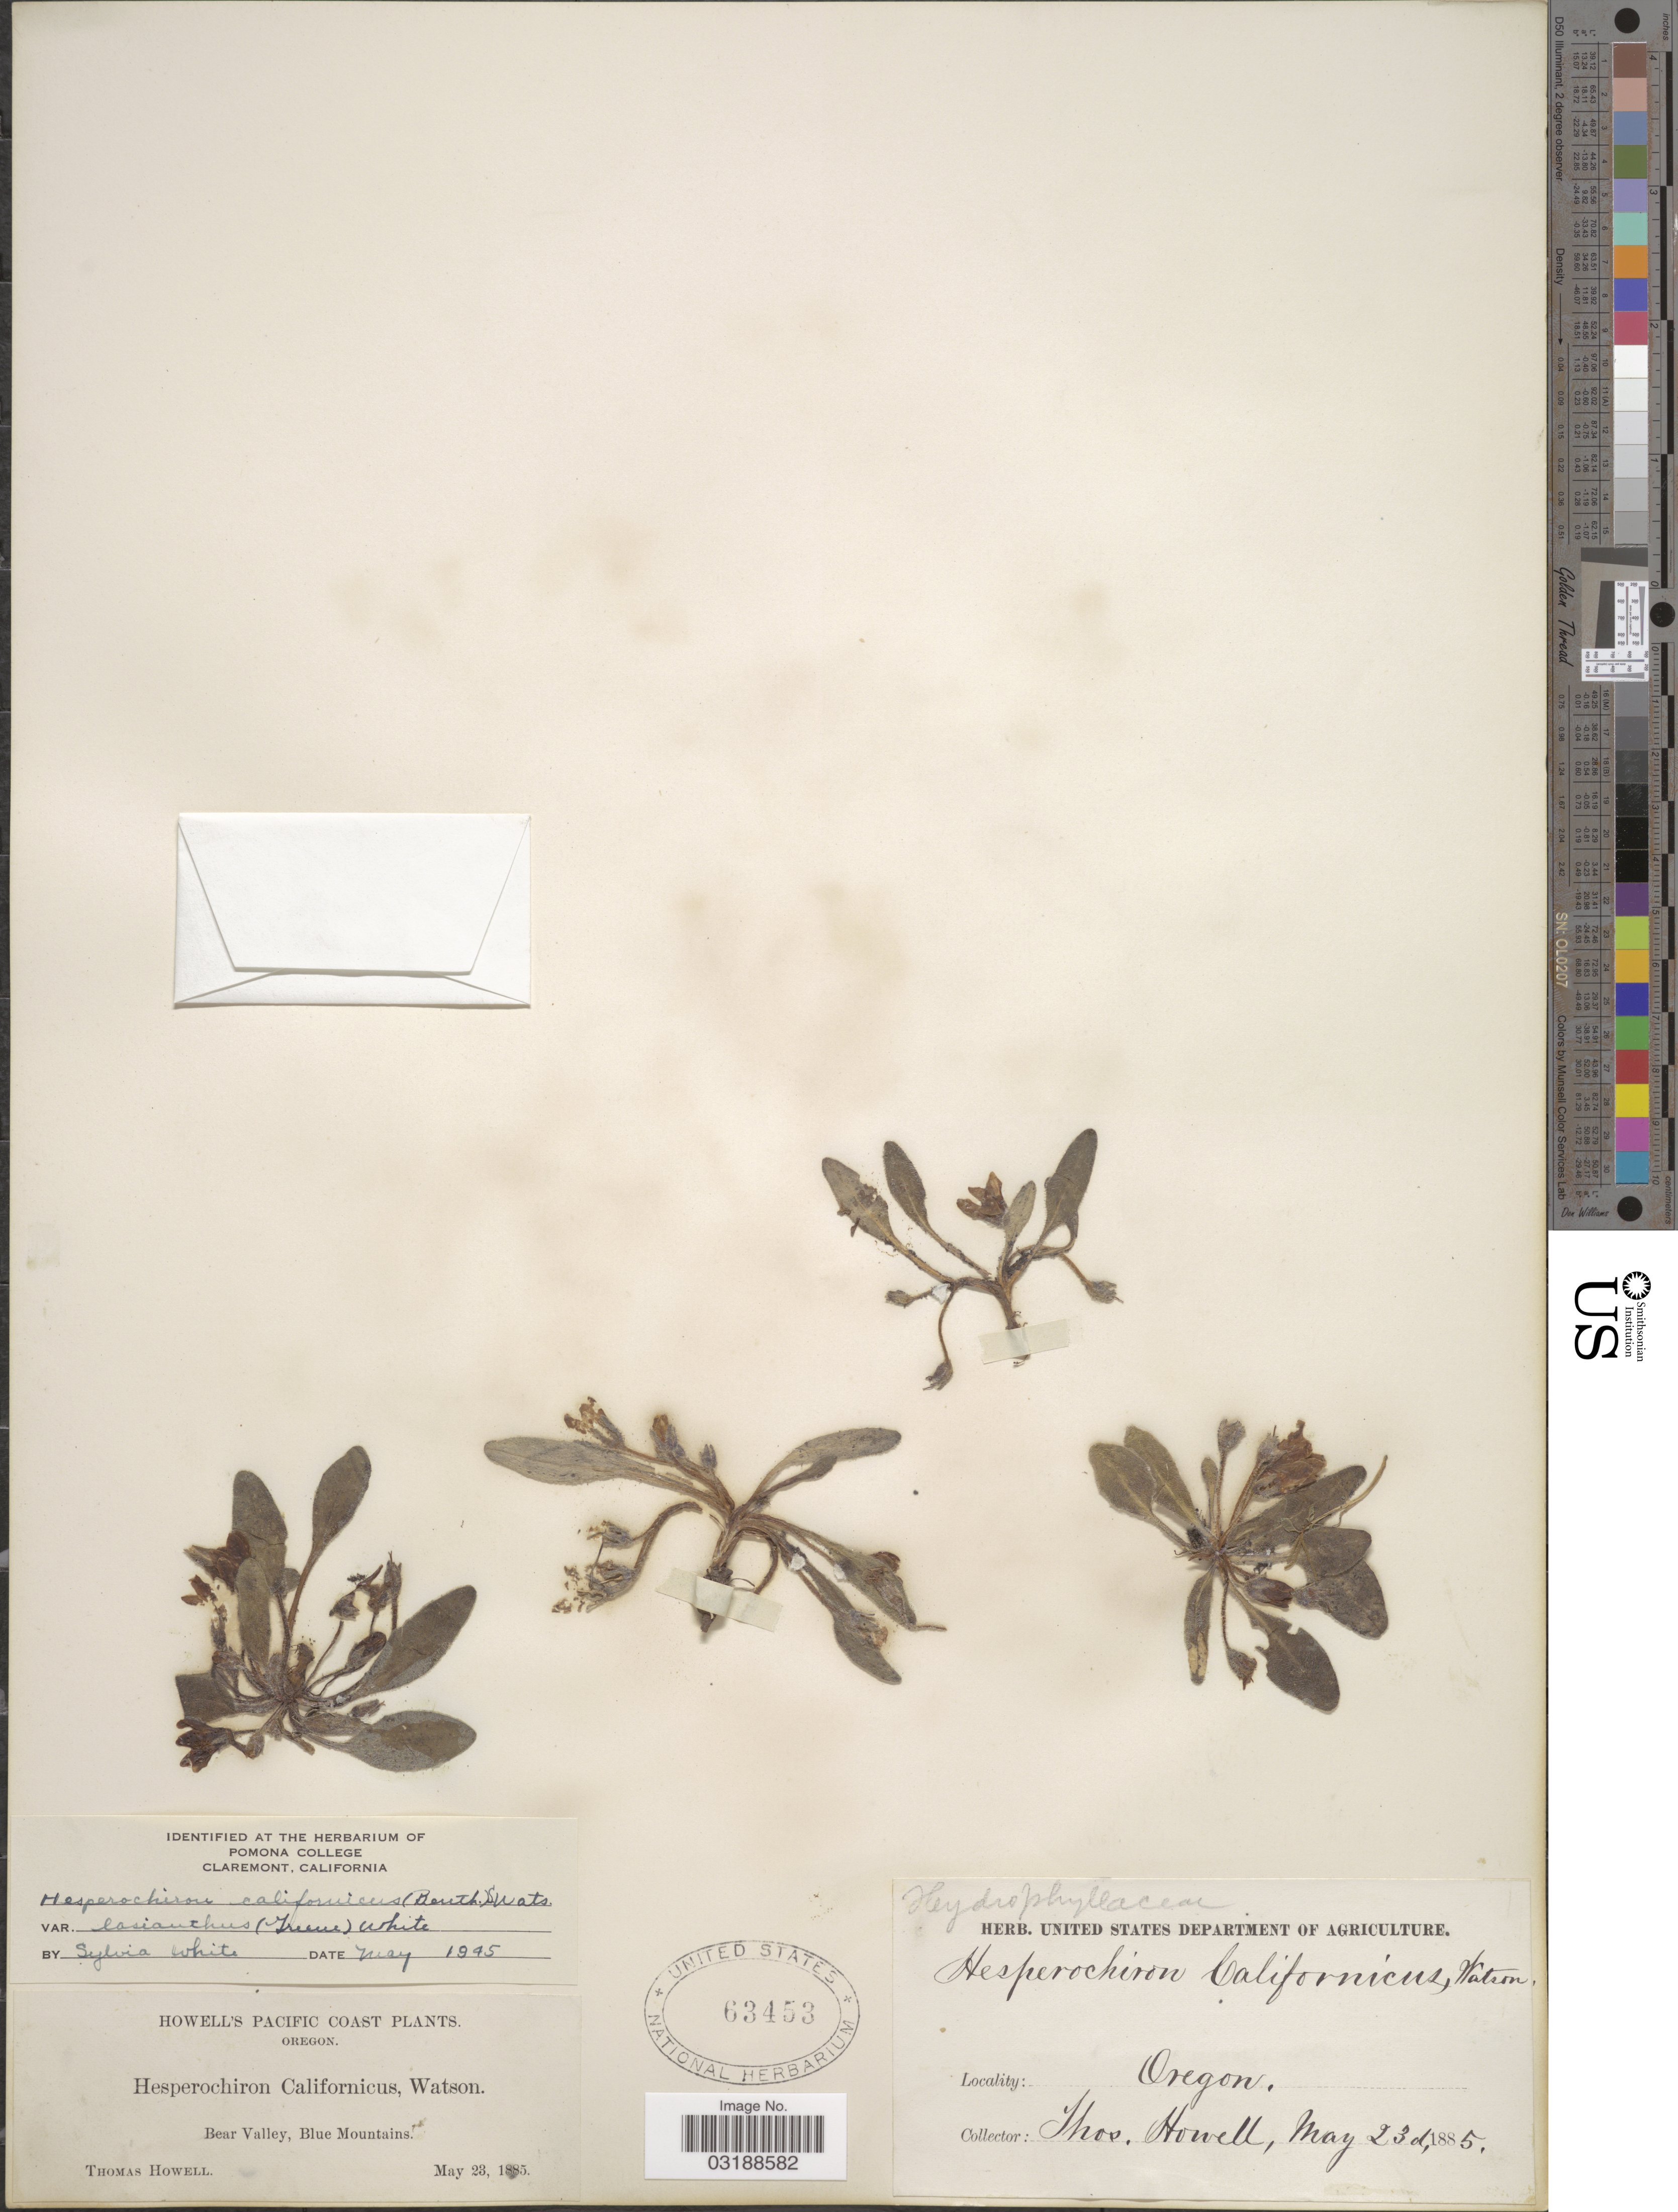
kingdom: Plantae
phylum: Tracheophyta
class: Magnoliopsida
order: Boraginales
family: Hydrophyllaceae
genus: Hesperochiron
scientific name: Hesperochiron californicus var. lasianthus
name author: (Kellogg) Brand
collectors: T. Howell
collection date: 1885-05-23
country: United States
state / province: Oregon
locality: Pacific Coast, Bear Valley, Blue Mountains.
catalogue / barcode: US 63453